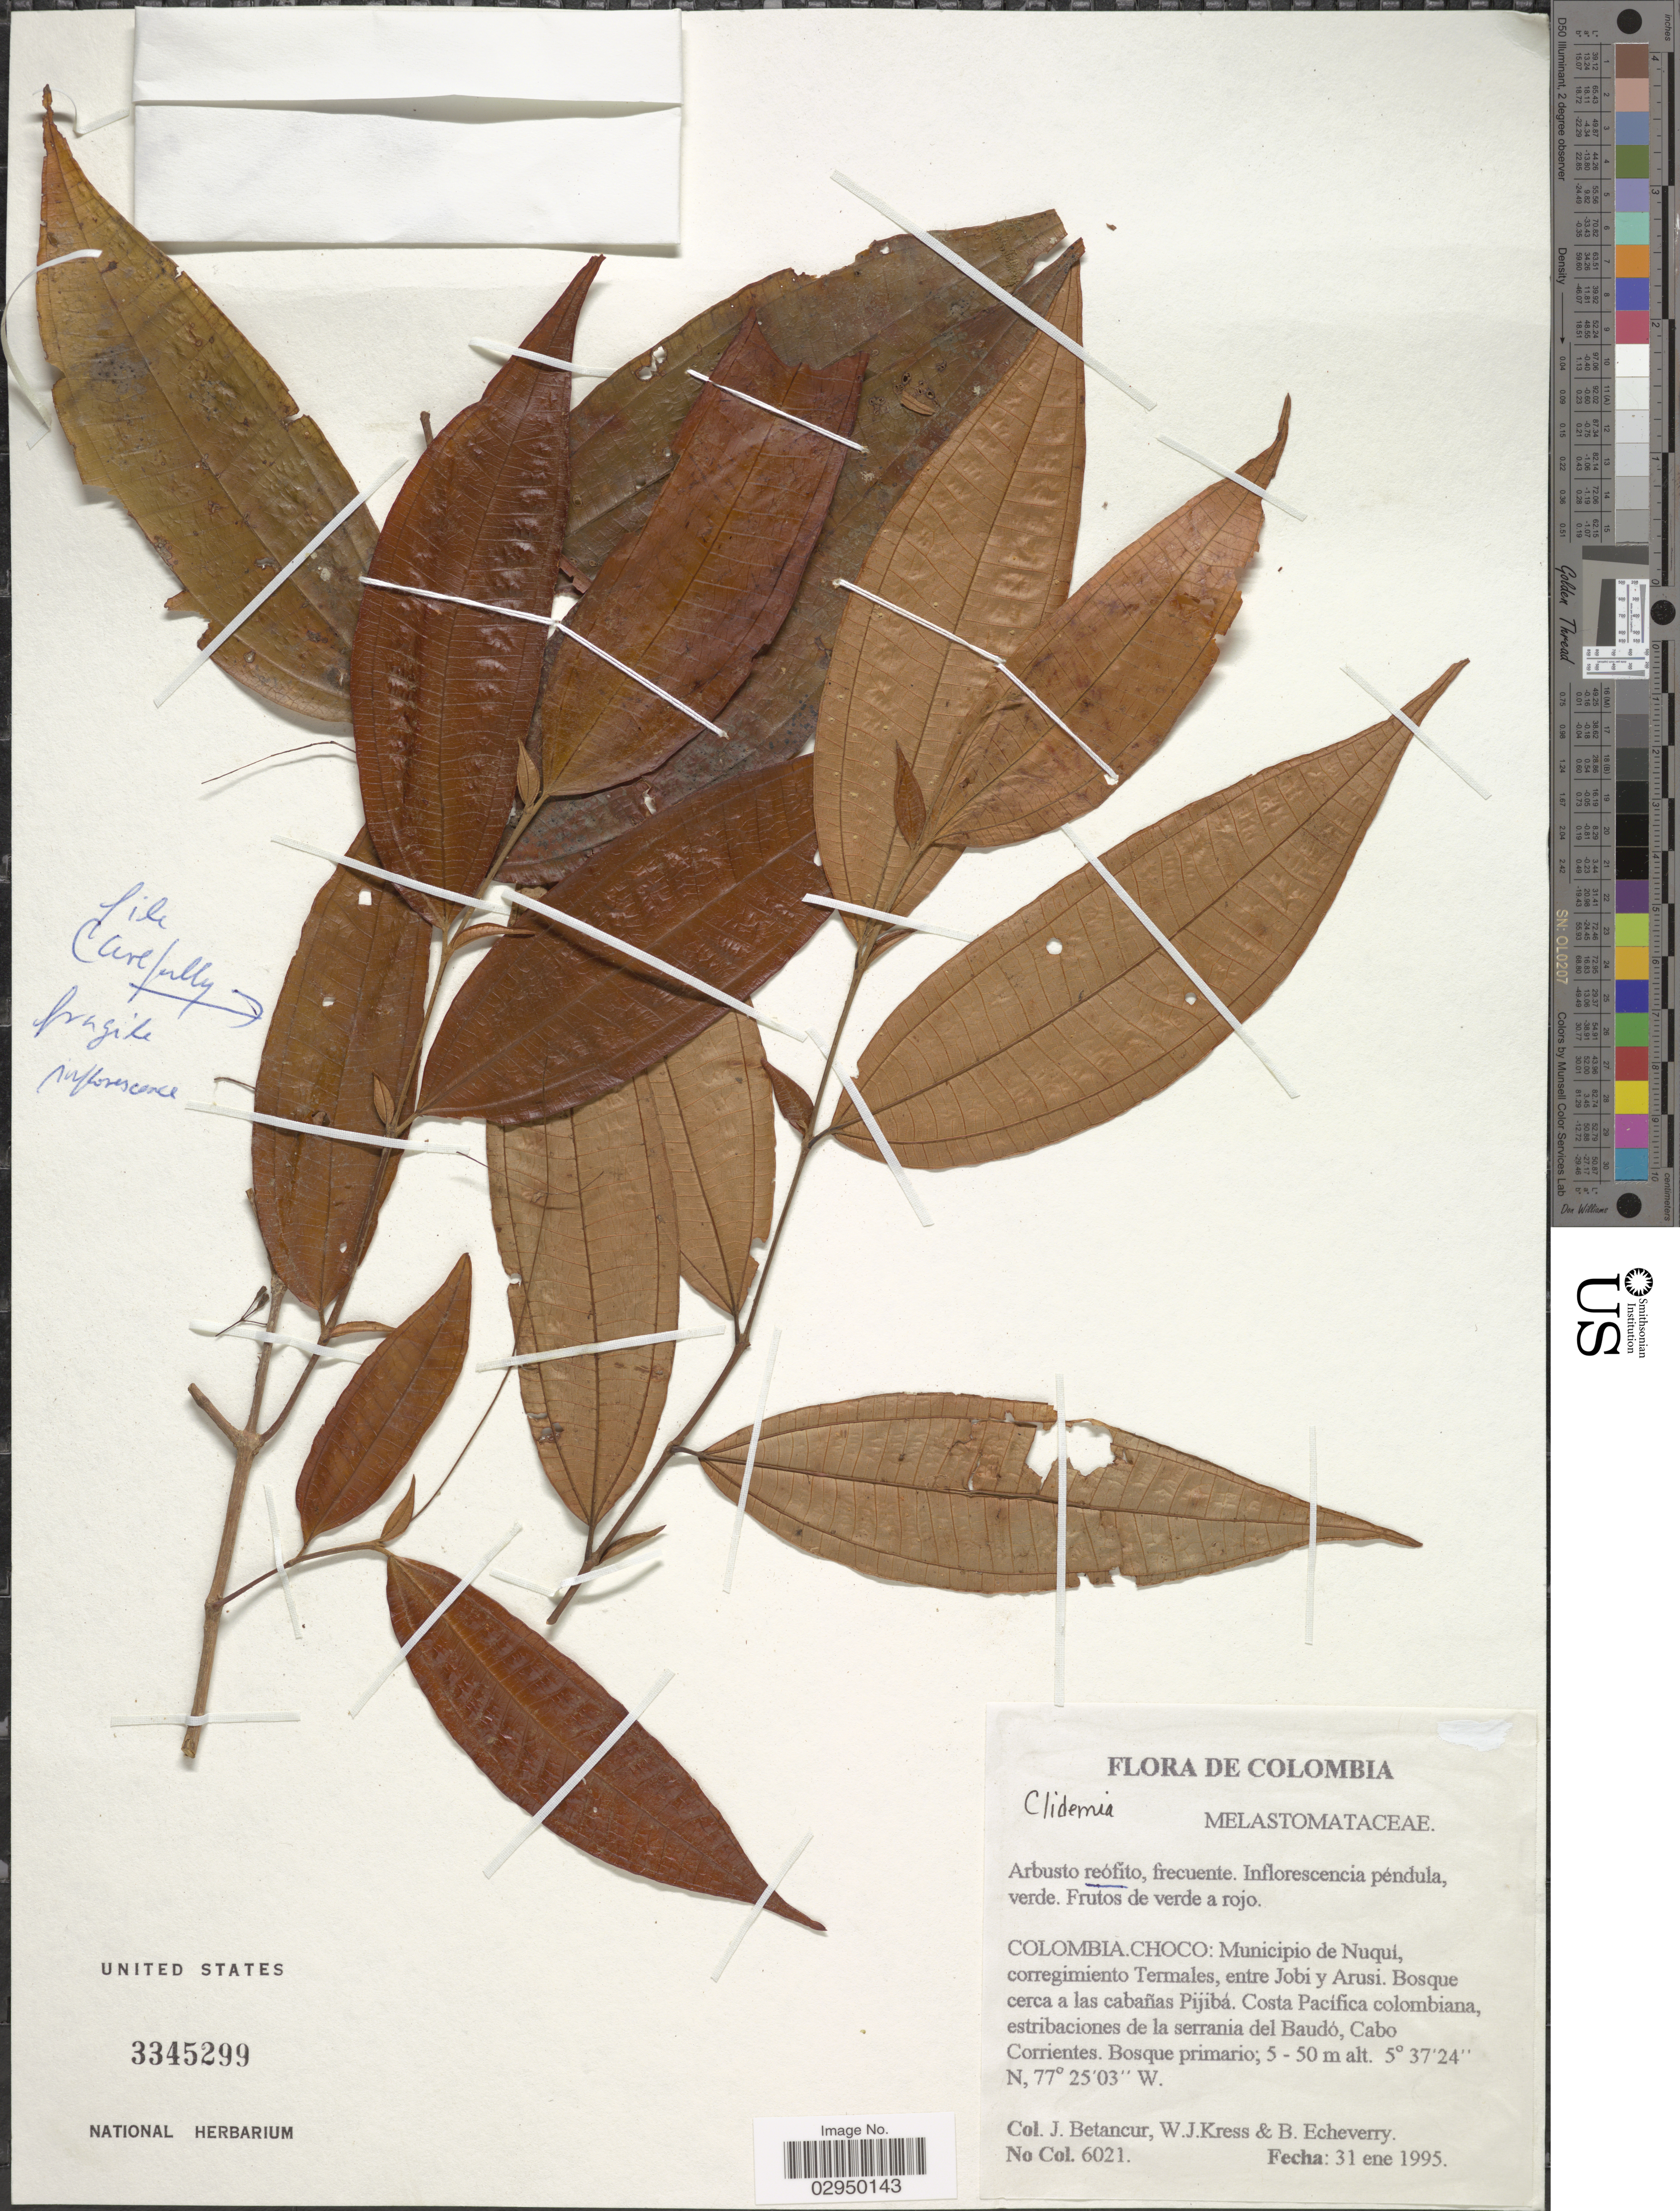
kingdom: Plantae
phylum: Tracheophyta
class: Magnoliopsida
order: Myrtales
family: Melastomataceae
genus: Clidemia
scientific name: Clidemia sp.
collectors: J. Betancur, W. J. Kress & B. Echeverry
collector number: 6021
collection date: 1995-01-31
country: Colombia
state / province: Chocó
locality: Municipio de Niquí, corregimiento Termales, entre Jobi y Arusi. Bosque cerca a las cabañas Pijibá. Costa Pacífica colombiana, estribaciones de la serrania del Baudó, Cabo Corrientes.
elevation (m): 5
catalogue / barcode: US 3345299